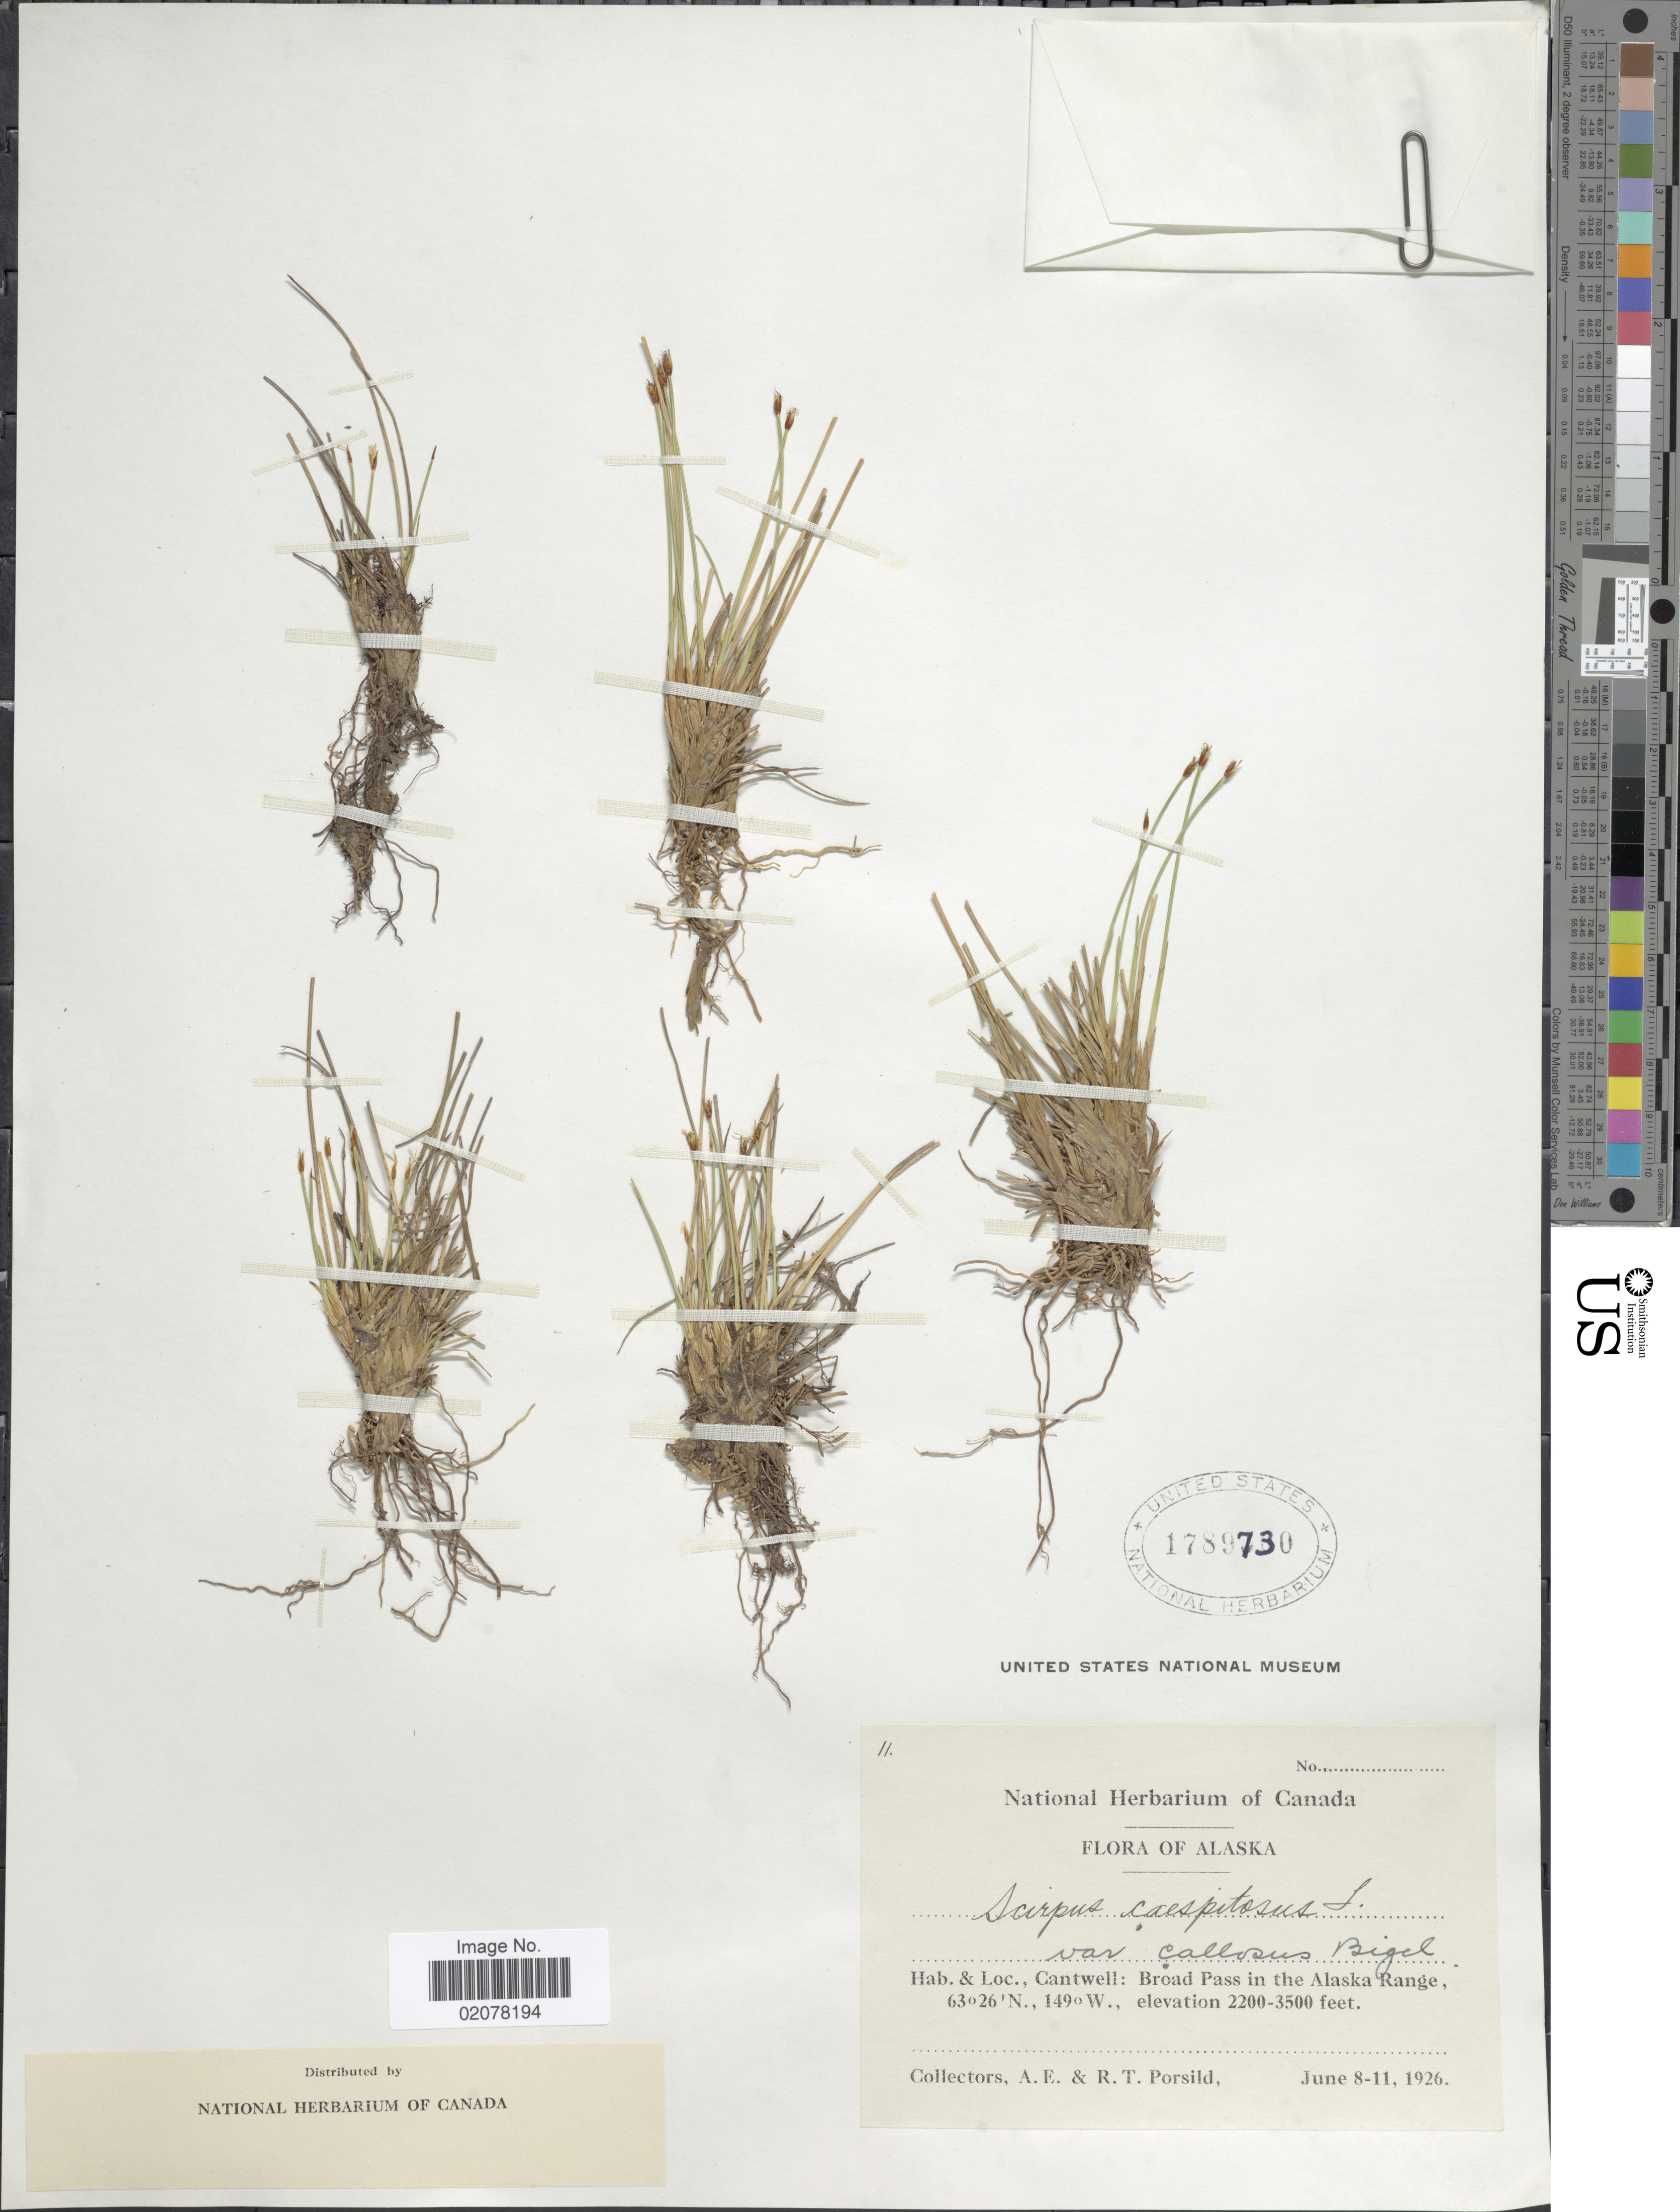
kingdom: Plantae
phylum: Tracheophyta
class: Liliopsida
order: Poales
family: Cyperaceae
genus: Trichophorum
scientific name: Trichophorum cespitosum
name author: (L.) Hartm.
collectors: A. E. Porsild & R. T. Porsild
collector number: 11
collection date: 1926-11-08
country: United States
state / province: Alaska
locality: Cantwell: Broad Pass in the Alaska Range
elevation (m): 671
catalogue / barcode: US 1789730